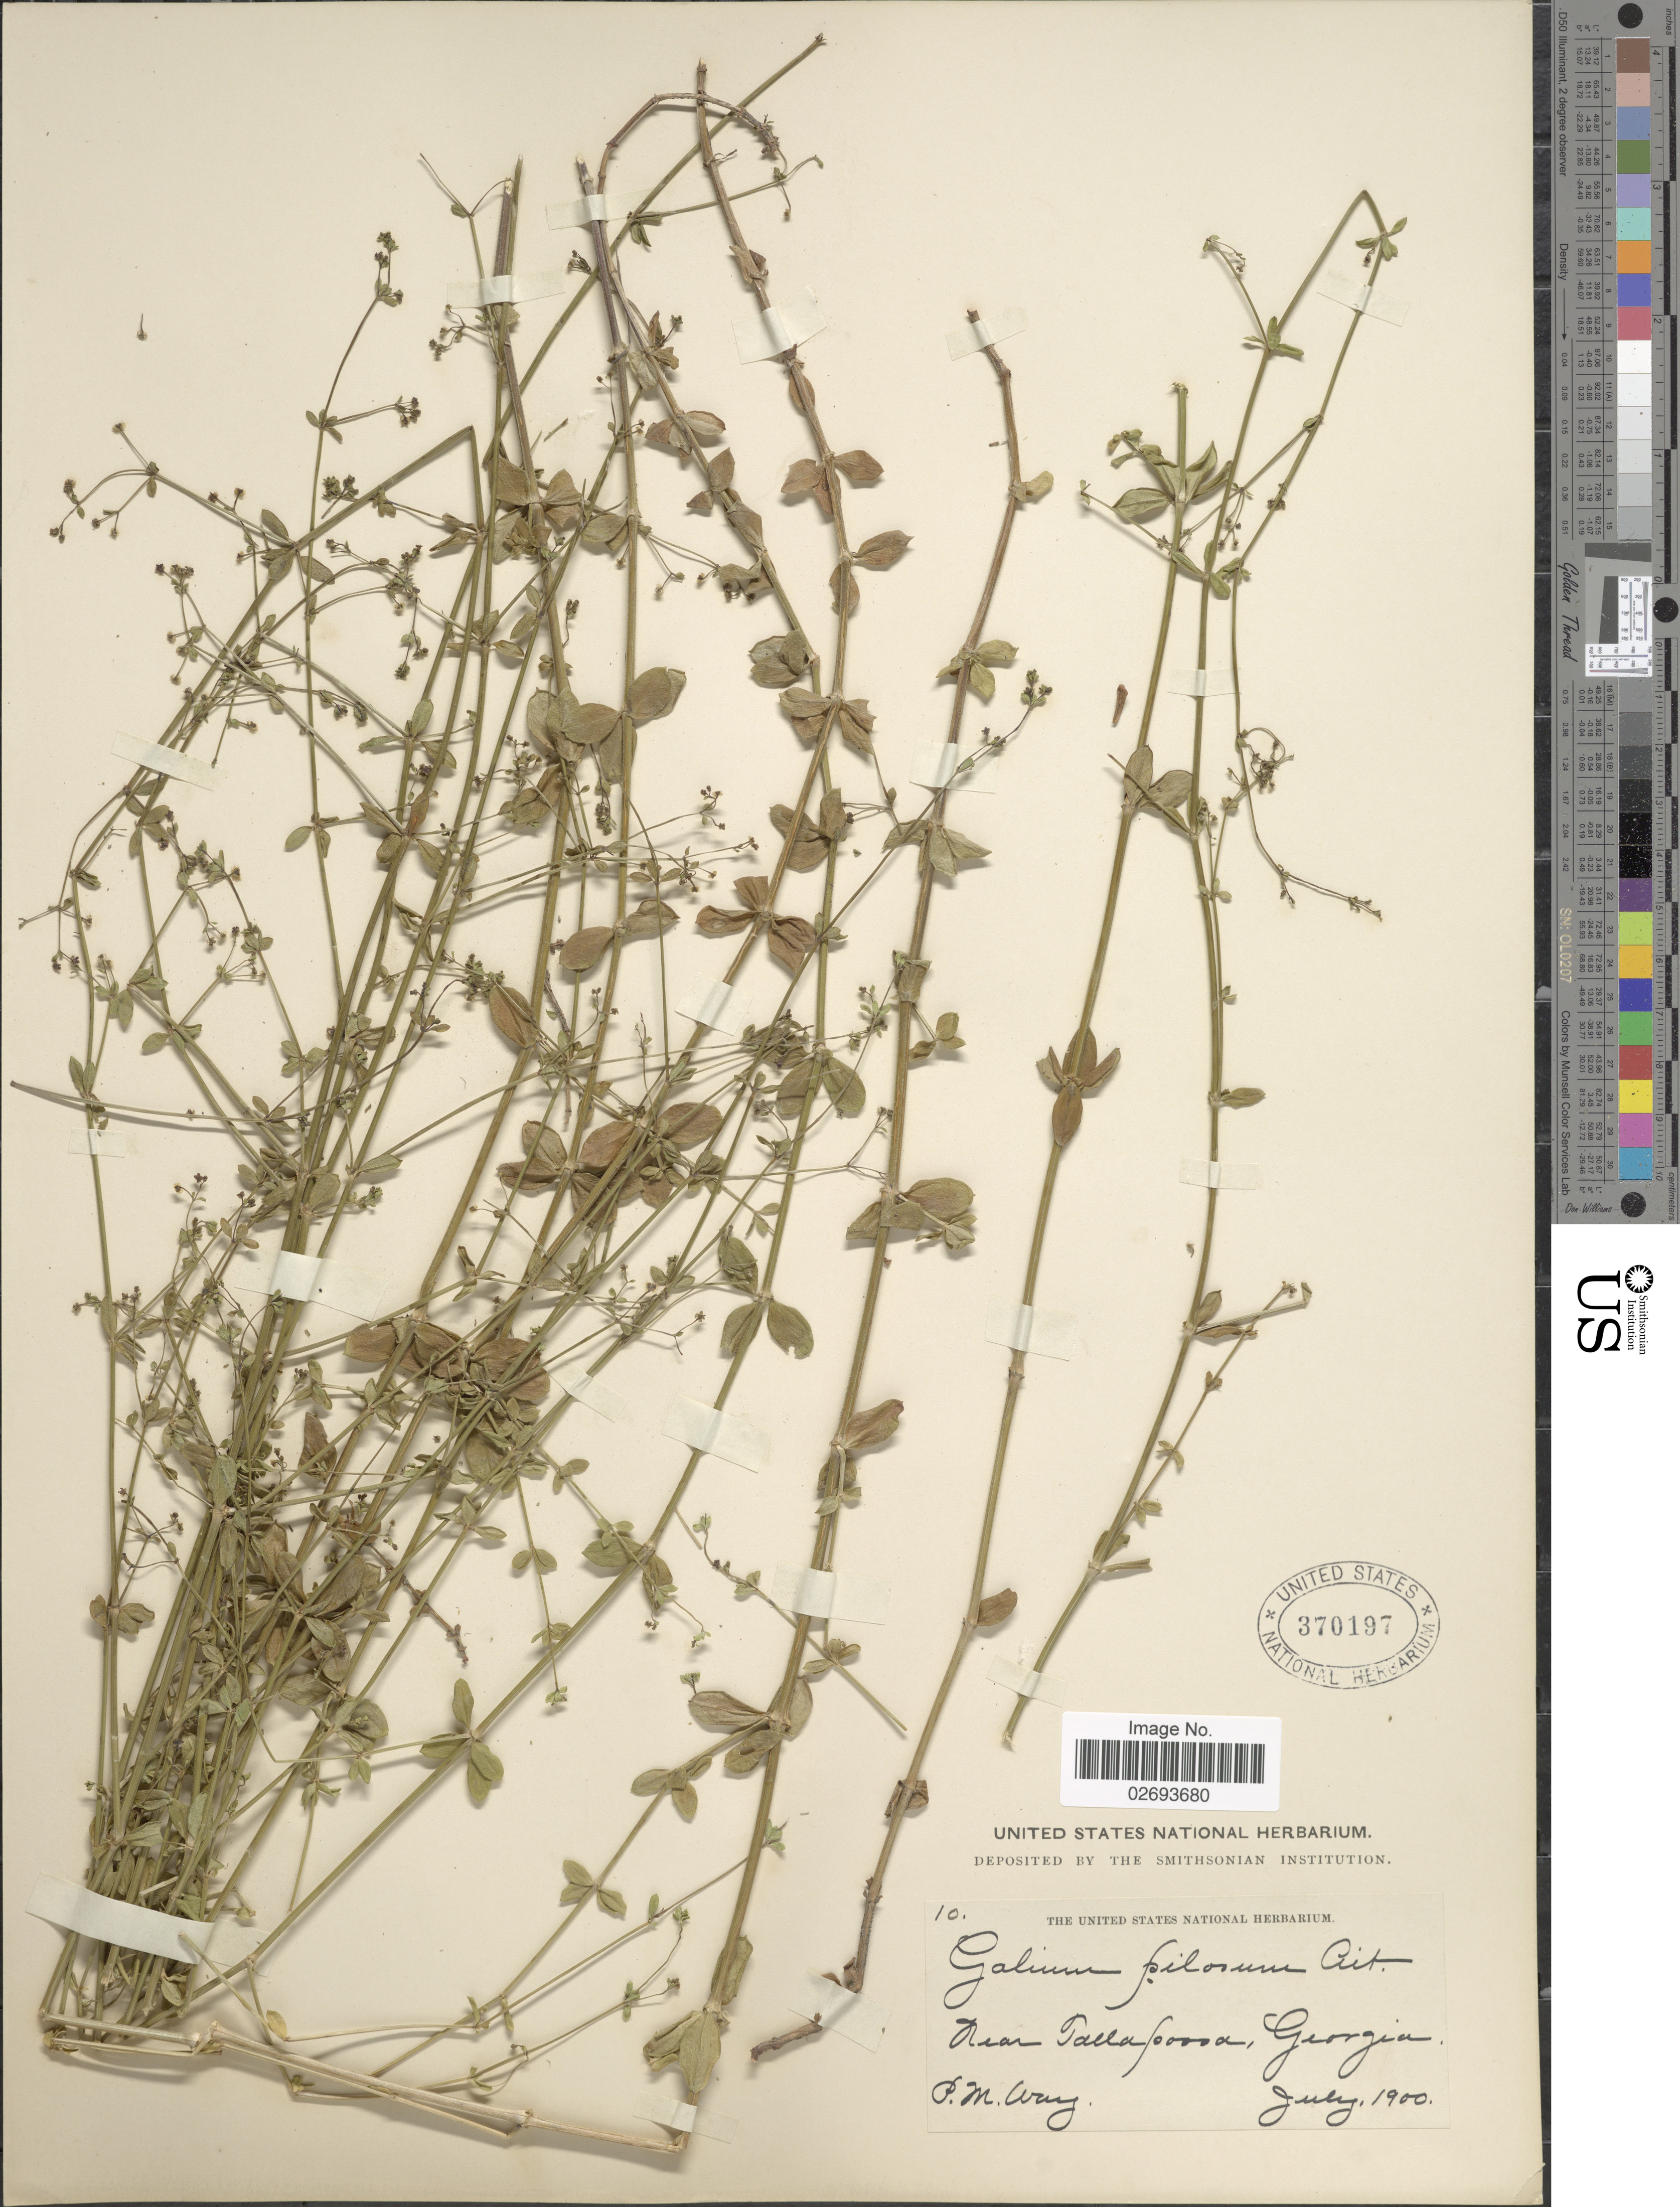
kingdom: Plantae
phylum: Tracheophyta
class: Magnoliopsida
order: Gentianales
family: Rubiaceae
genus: Galium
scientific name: Galium pilosum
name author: Aiton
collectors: P. Way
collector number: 10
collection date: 1900-07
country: United States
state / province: Georgia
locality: Near Tallapoosa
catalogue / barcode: US 370197